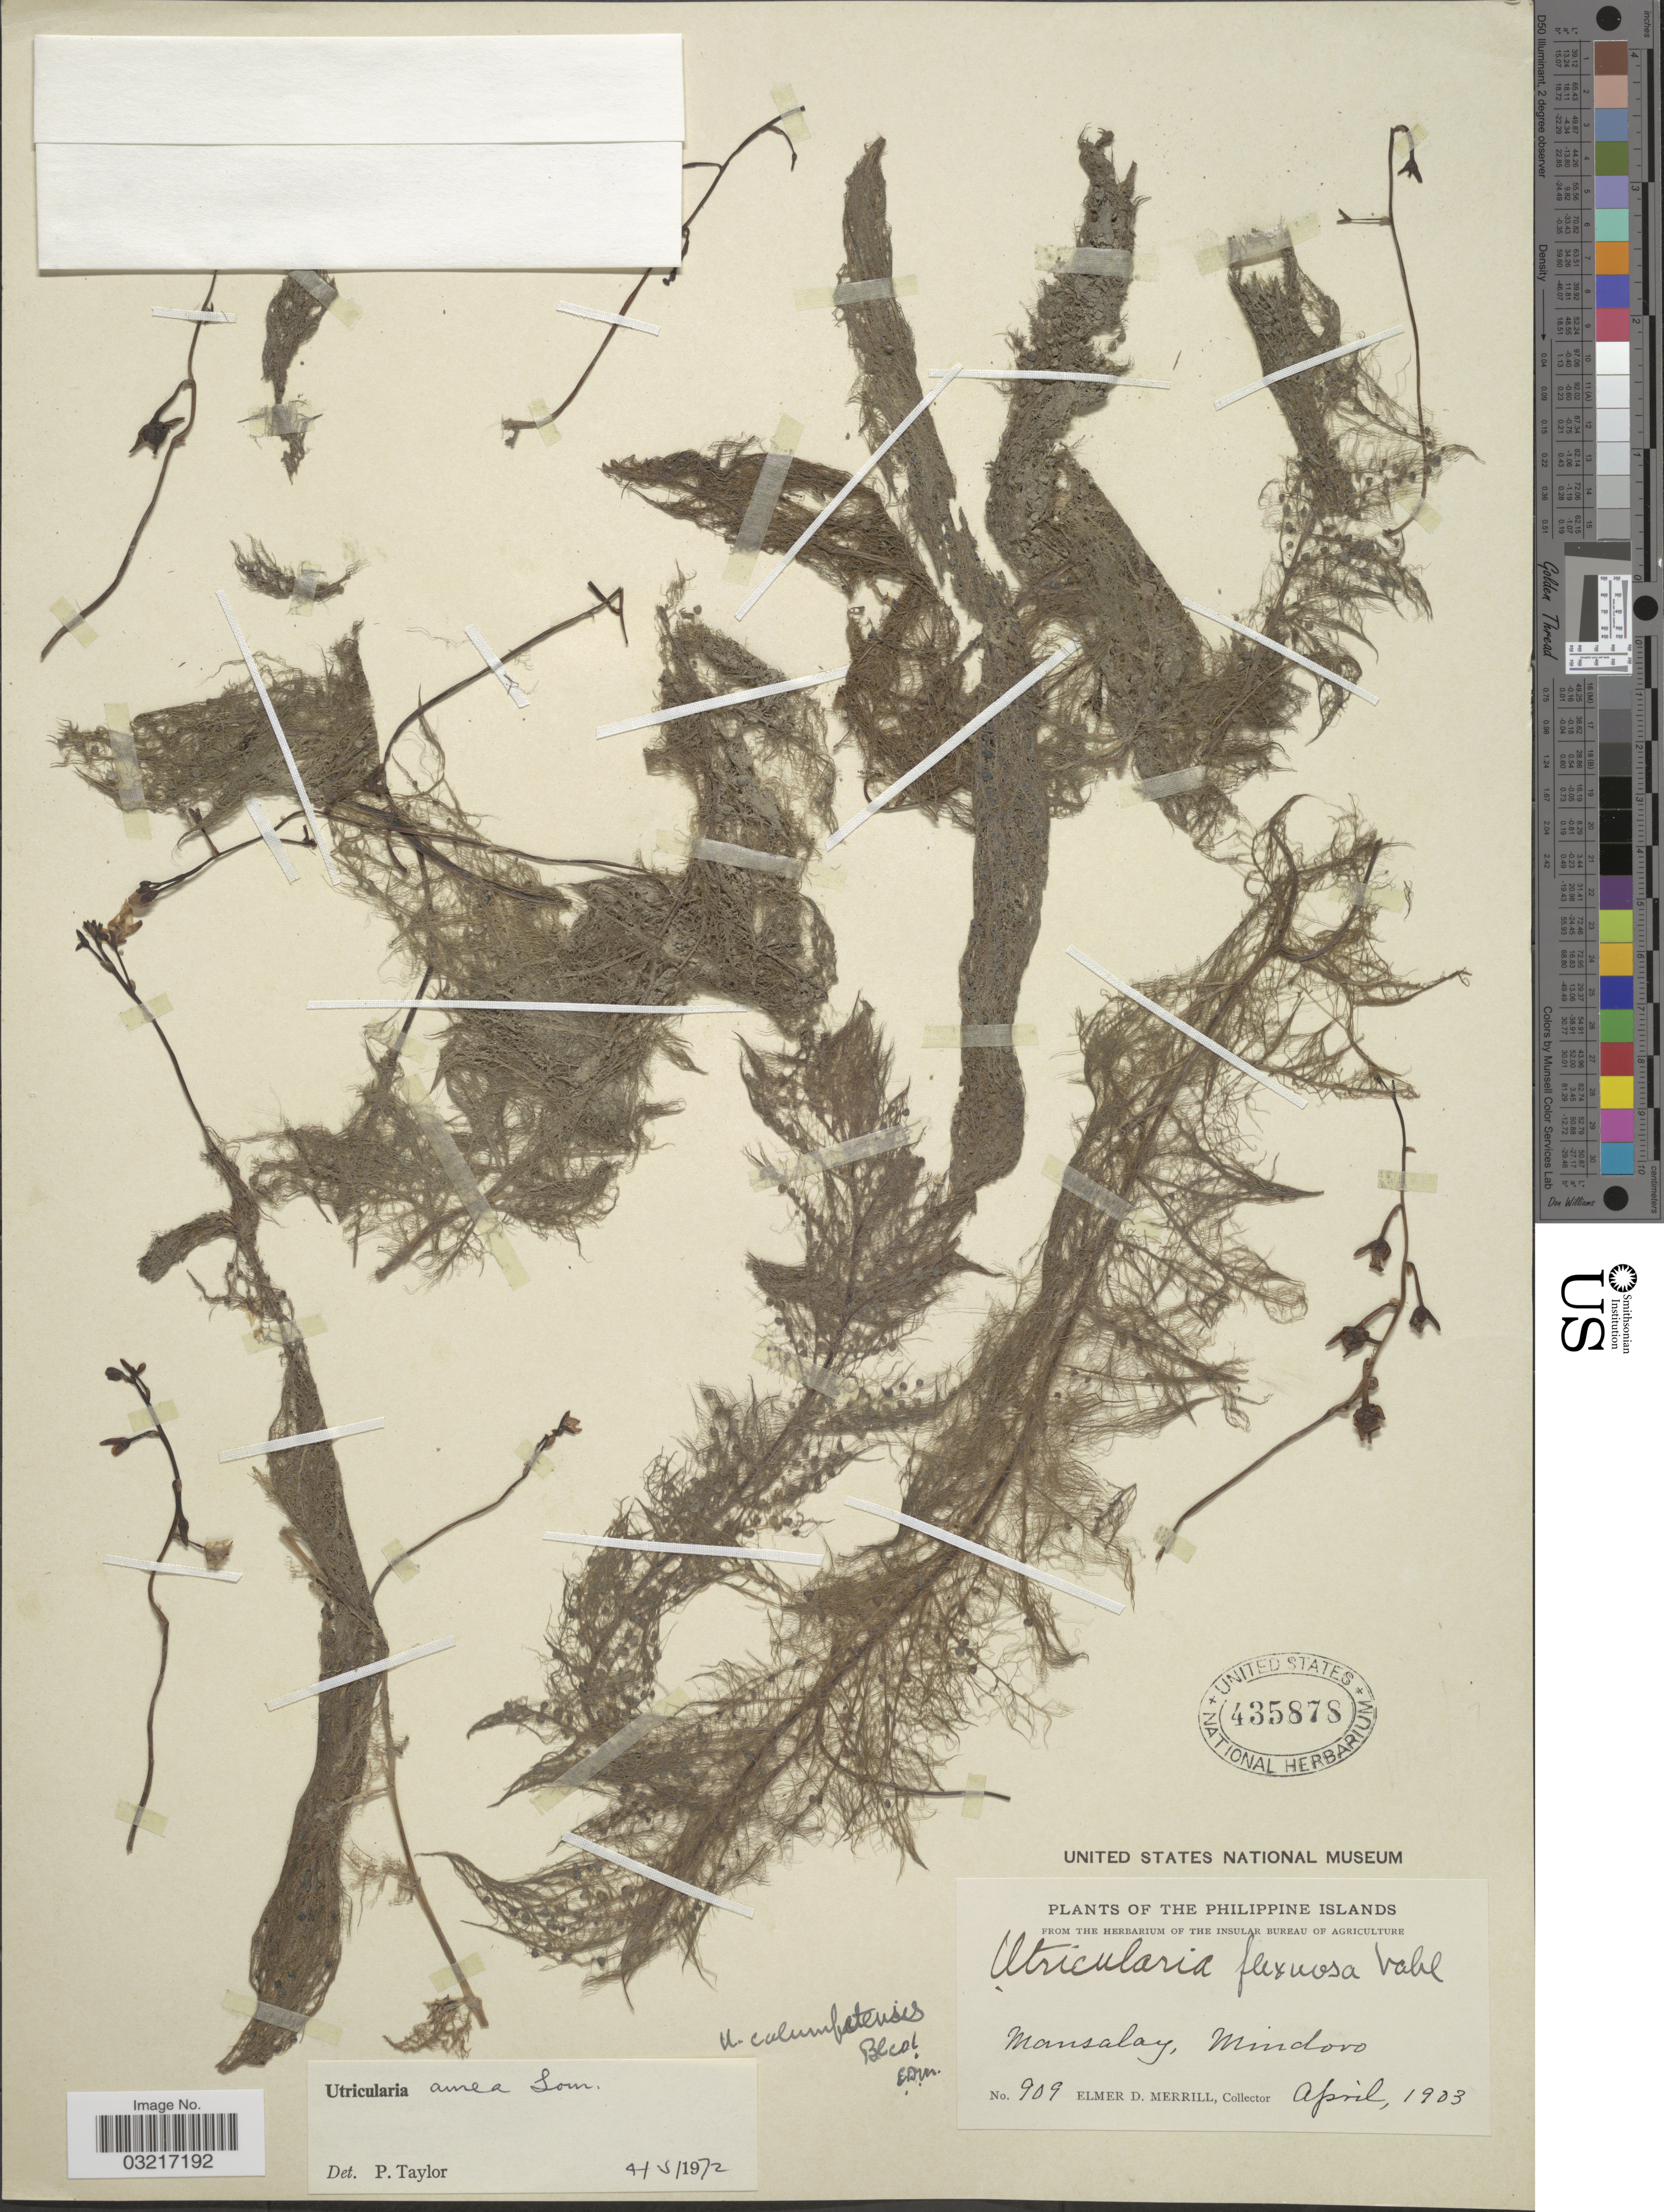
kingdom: Plantae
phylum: Tracheophyta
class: Magnoliopsida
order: Lamiales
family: Lentibulariaceae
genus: Utricularia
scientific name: Utricularia aurea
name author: Lour.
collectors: E. D. Merrill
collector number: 909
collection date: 1903-04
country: Philippines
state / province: Mimaropa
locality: The Philippine Islands. Mansalay, Mindoro.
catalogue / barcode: US 435878